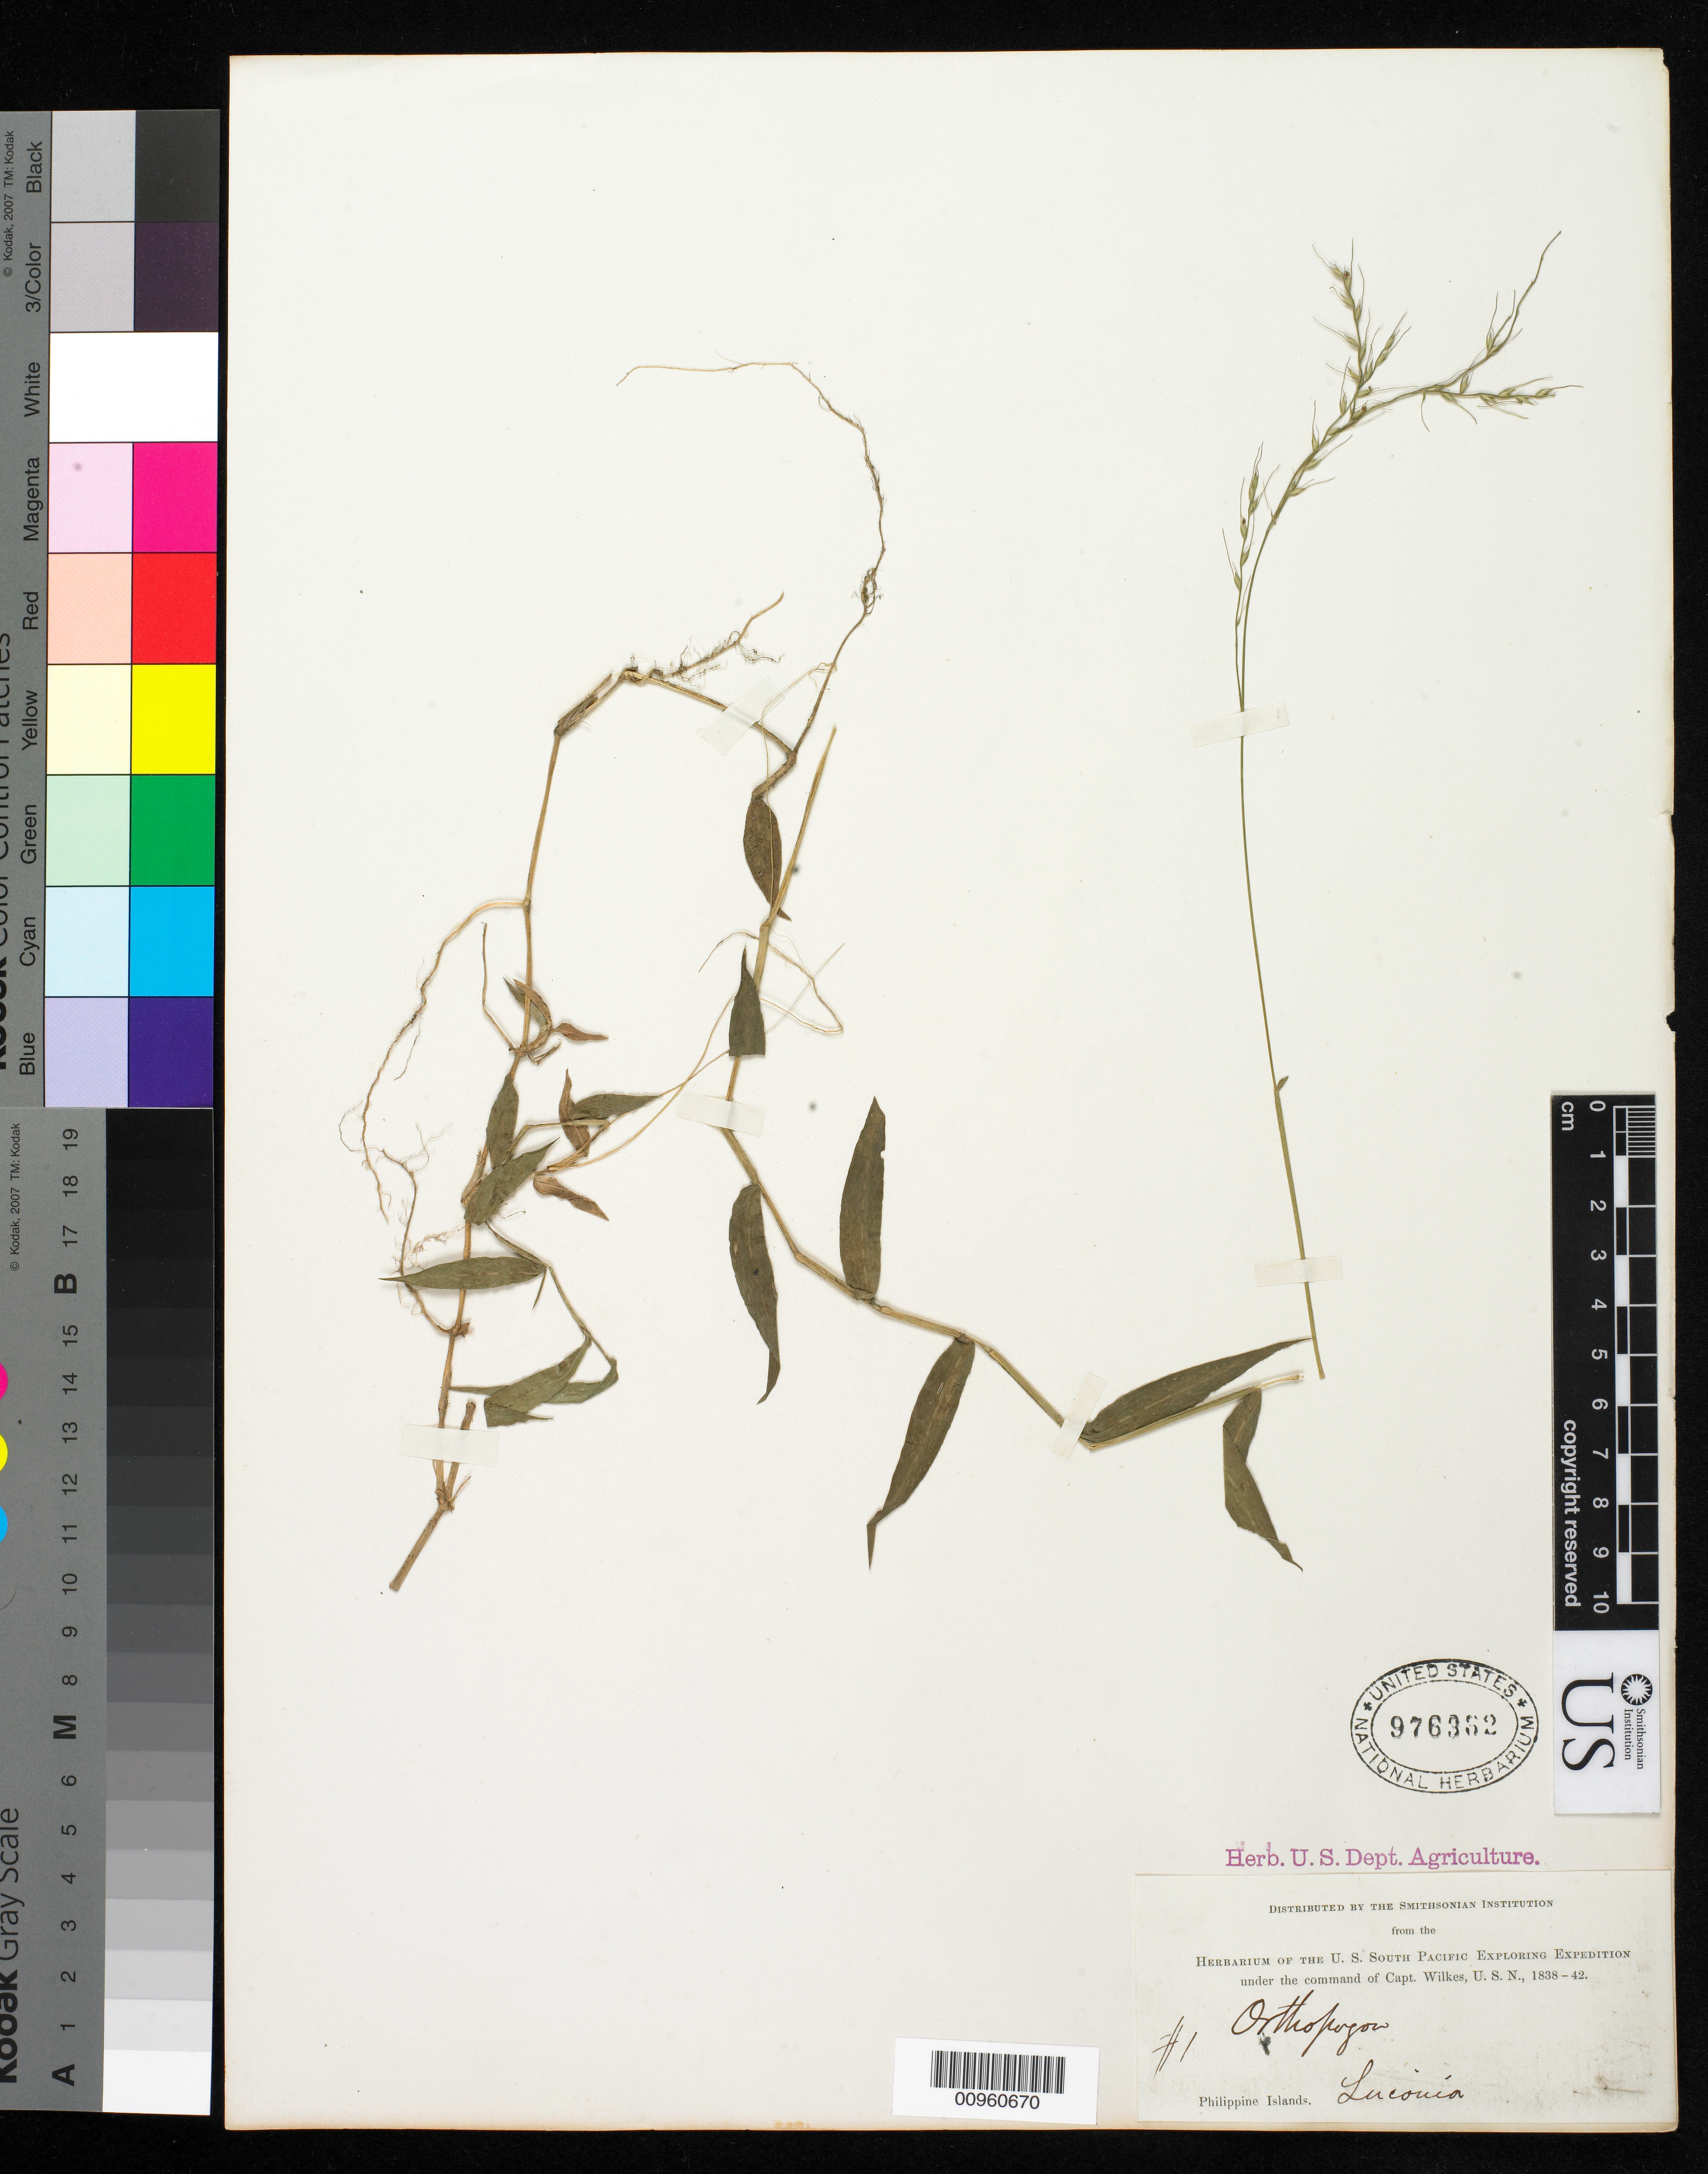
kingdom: Plantae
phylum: Tracheophyta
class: Liliopsida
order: Poales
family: Poaceae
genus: Oplismenus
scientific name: Oplismenus compositus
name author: (L.) P. Beauv.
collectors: Wilkes Explor. Exped.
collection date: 1838/1842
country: Philippines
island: Luconia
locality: Philipine Islands. Luconia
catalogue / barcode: US 976362